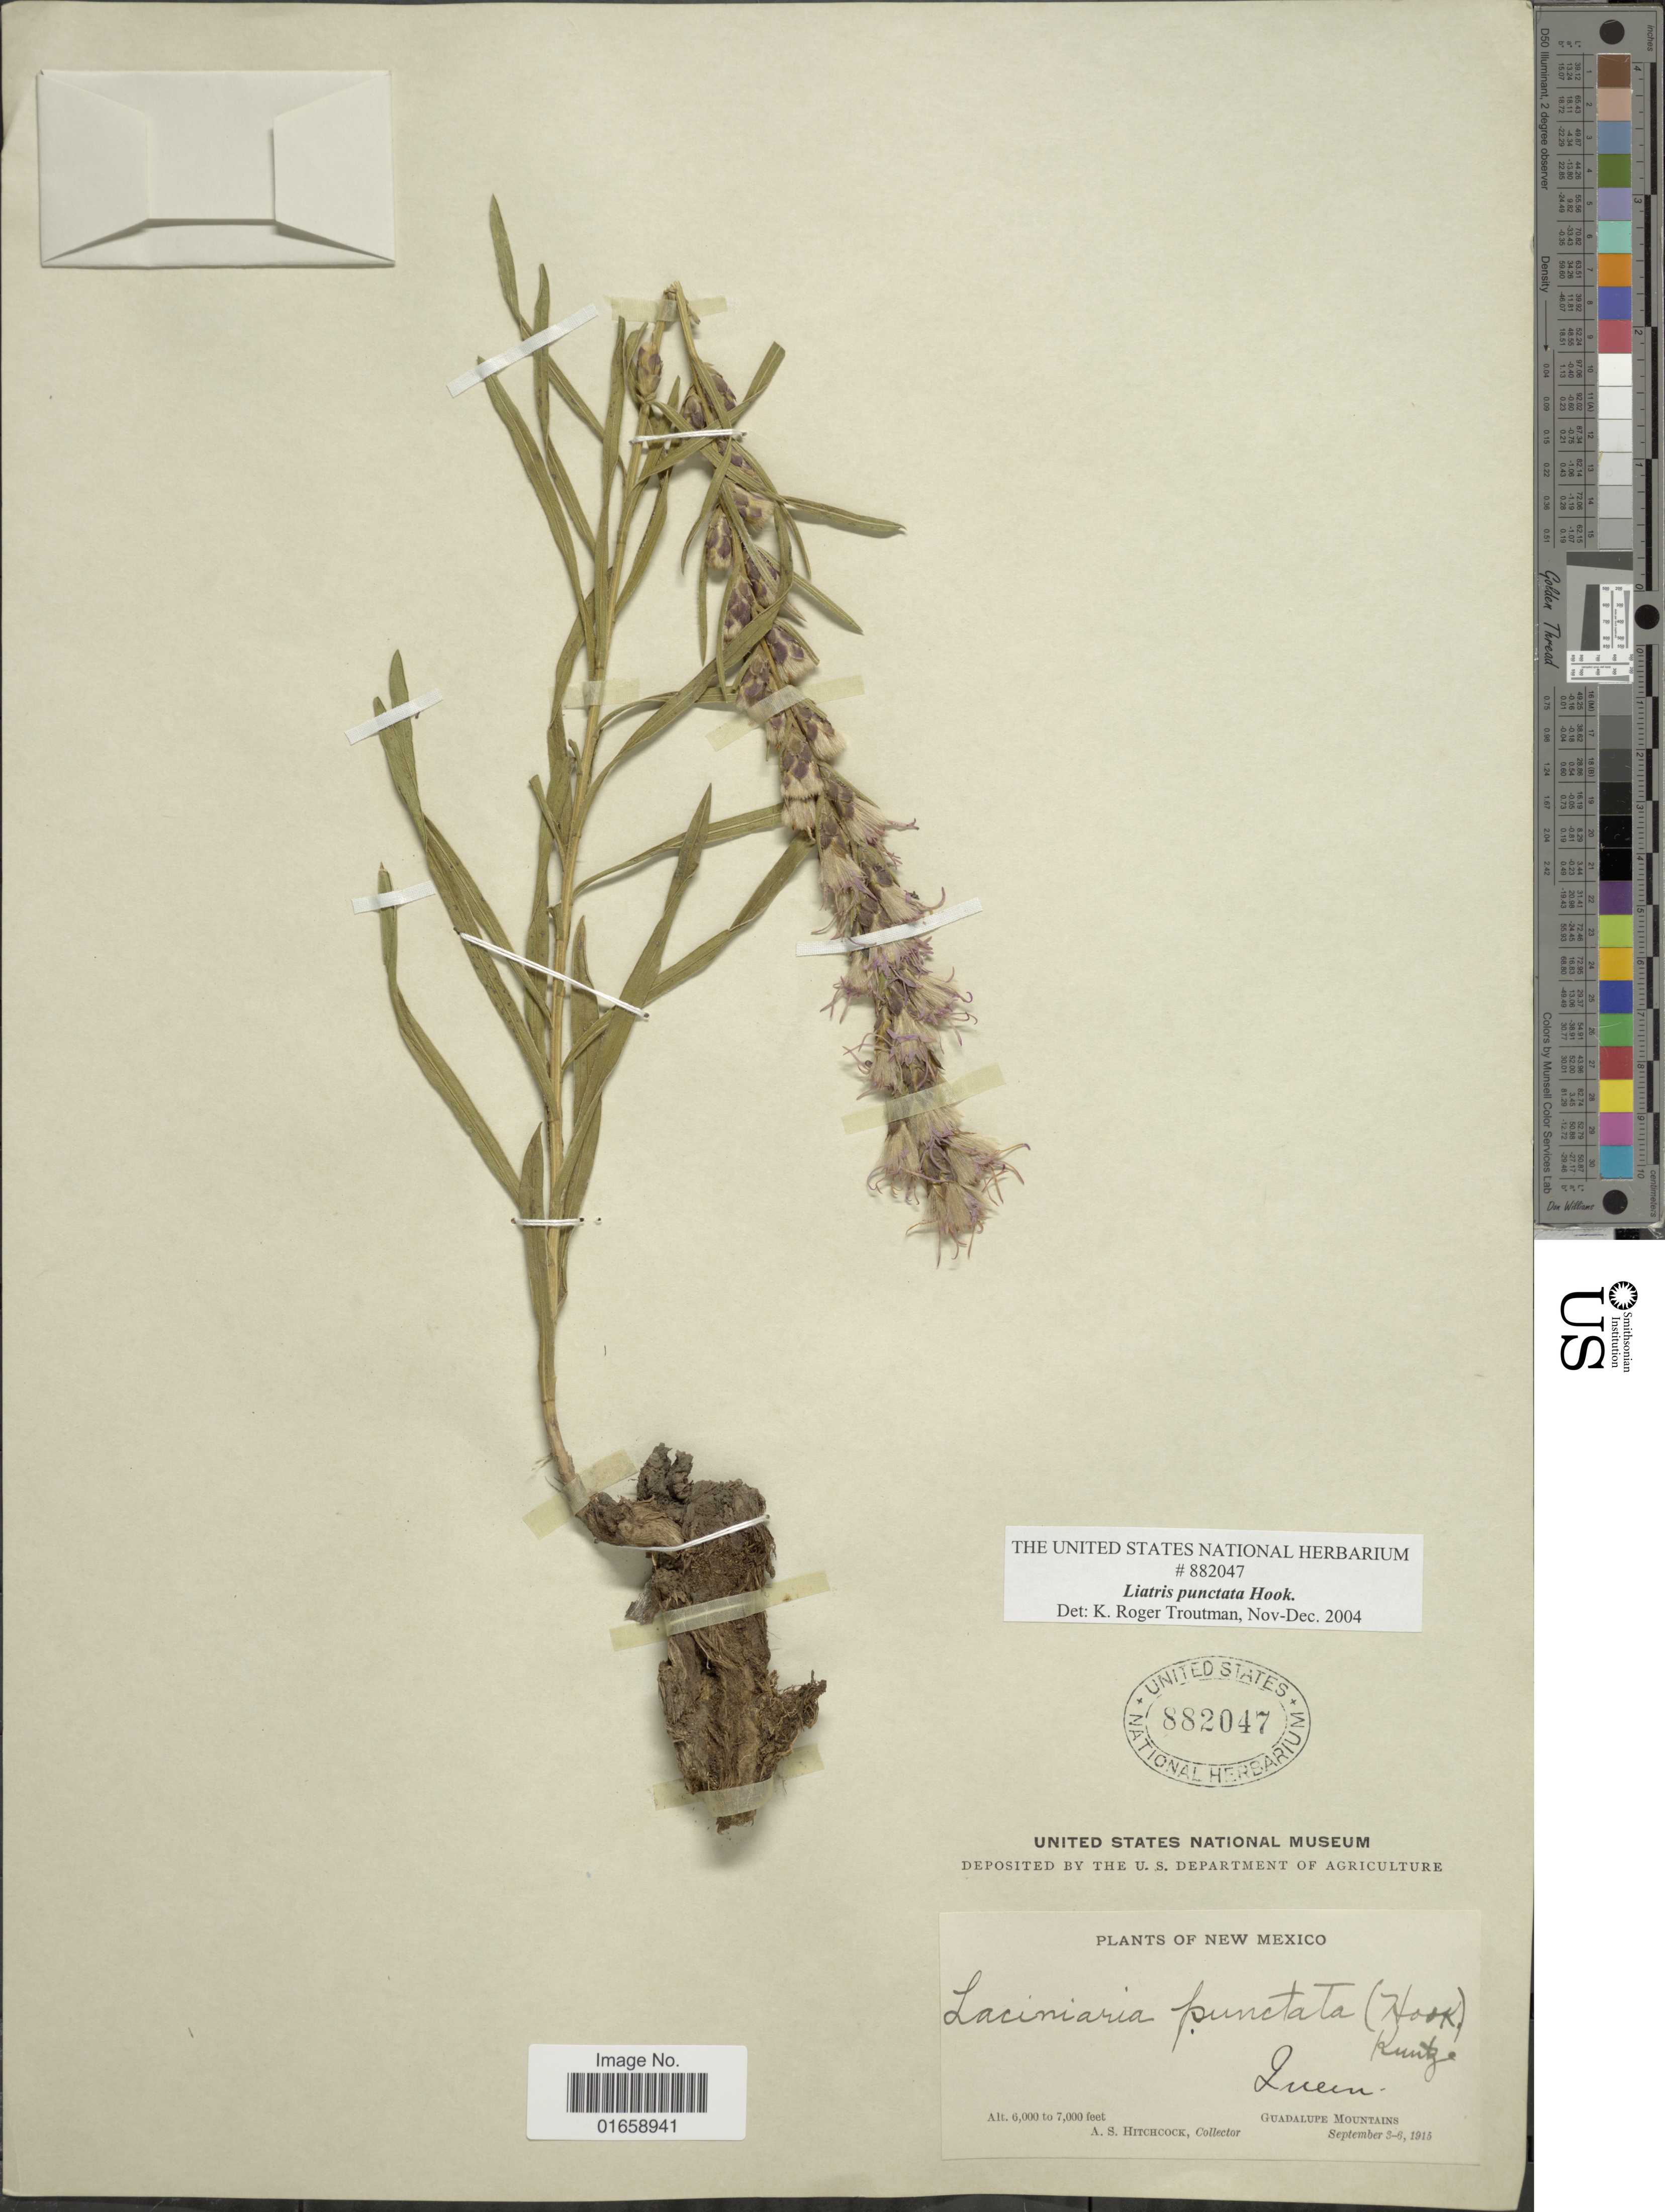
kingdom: Plantae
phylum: Tracheophyta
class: Magnoliopsida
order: Asterales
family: Asteraceae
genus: Liatris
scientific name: Liatris punctata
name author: Hook.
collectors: A. S. Hitchcock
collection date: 1915-09-03/1915-09-06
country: United States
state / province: New Mexico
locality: Queen, Guadalupe Mountains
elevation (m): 1829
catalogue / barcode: US 882047